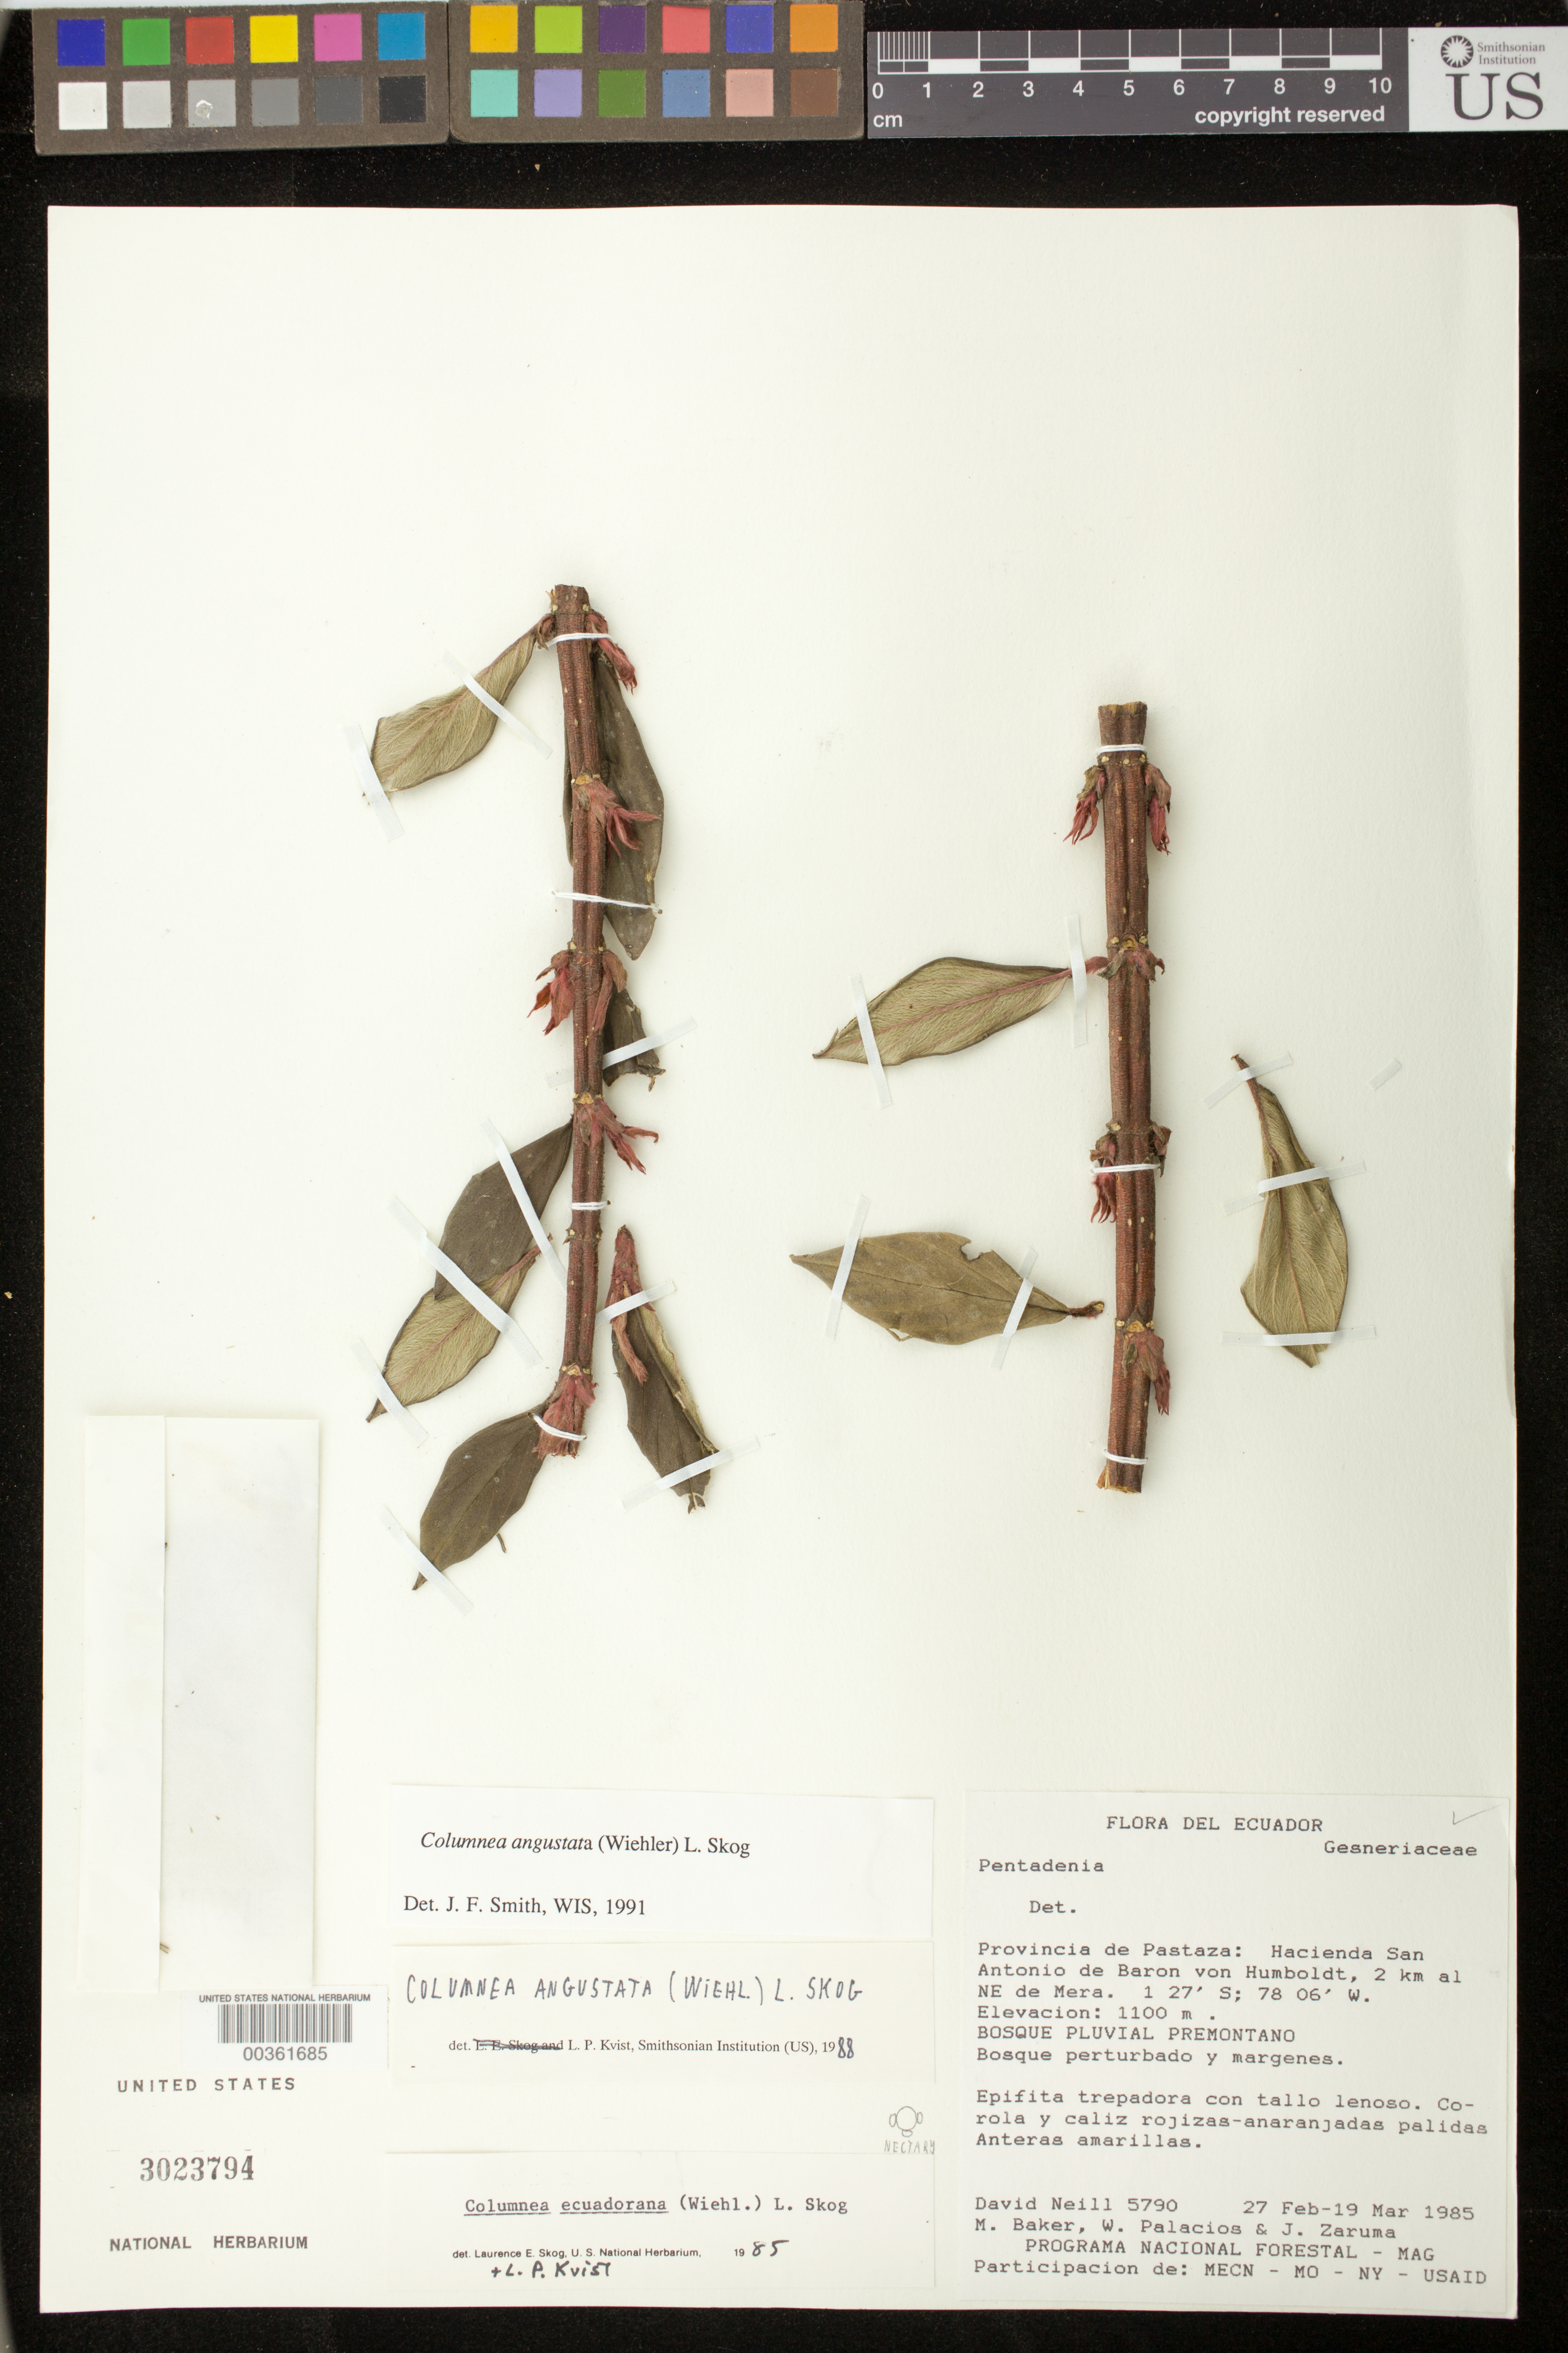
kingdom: Plantae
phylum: Tracheophyta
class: Magnoliopsida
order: Lamiales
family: Gesneriaceae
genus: Columnea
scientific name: Columnea angustata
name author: (Wiehler) L.E. Skog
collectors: D. A. Neill, M. Baker, W. Palacios & J. Zaruma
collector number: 5790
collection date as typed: Feb-Mar 1985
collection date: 1985-02/1985-03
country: Ecuador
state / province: Pastaza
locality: Hacienda San Antonio de Baron von Humboldt, 2 km al NE de Mera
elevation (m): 1100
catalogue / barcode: US 3023794